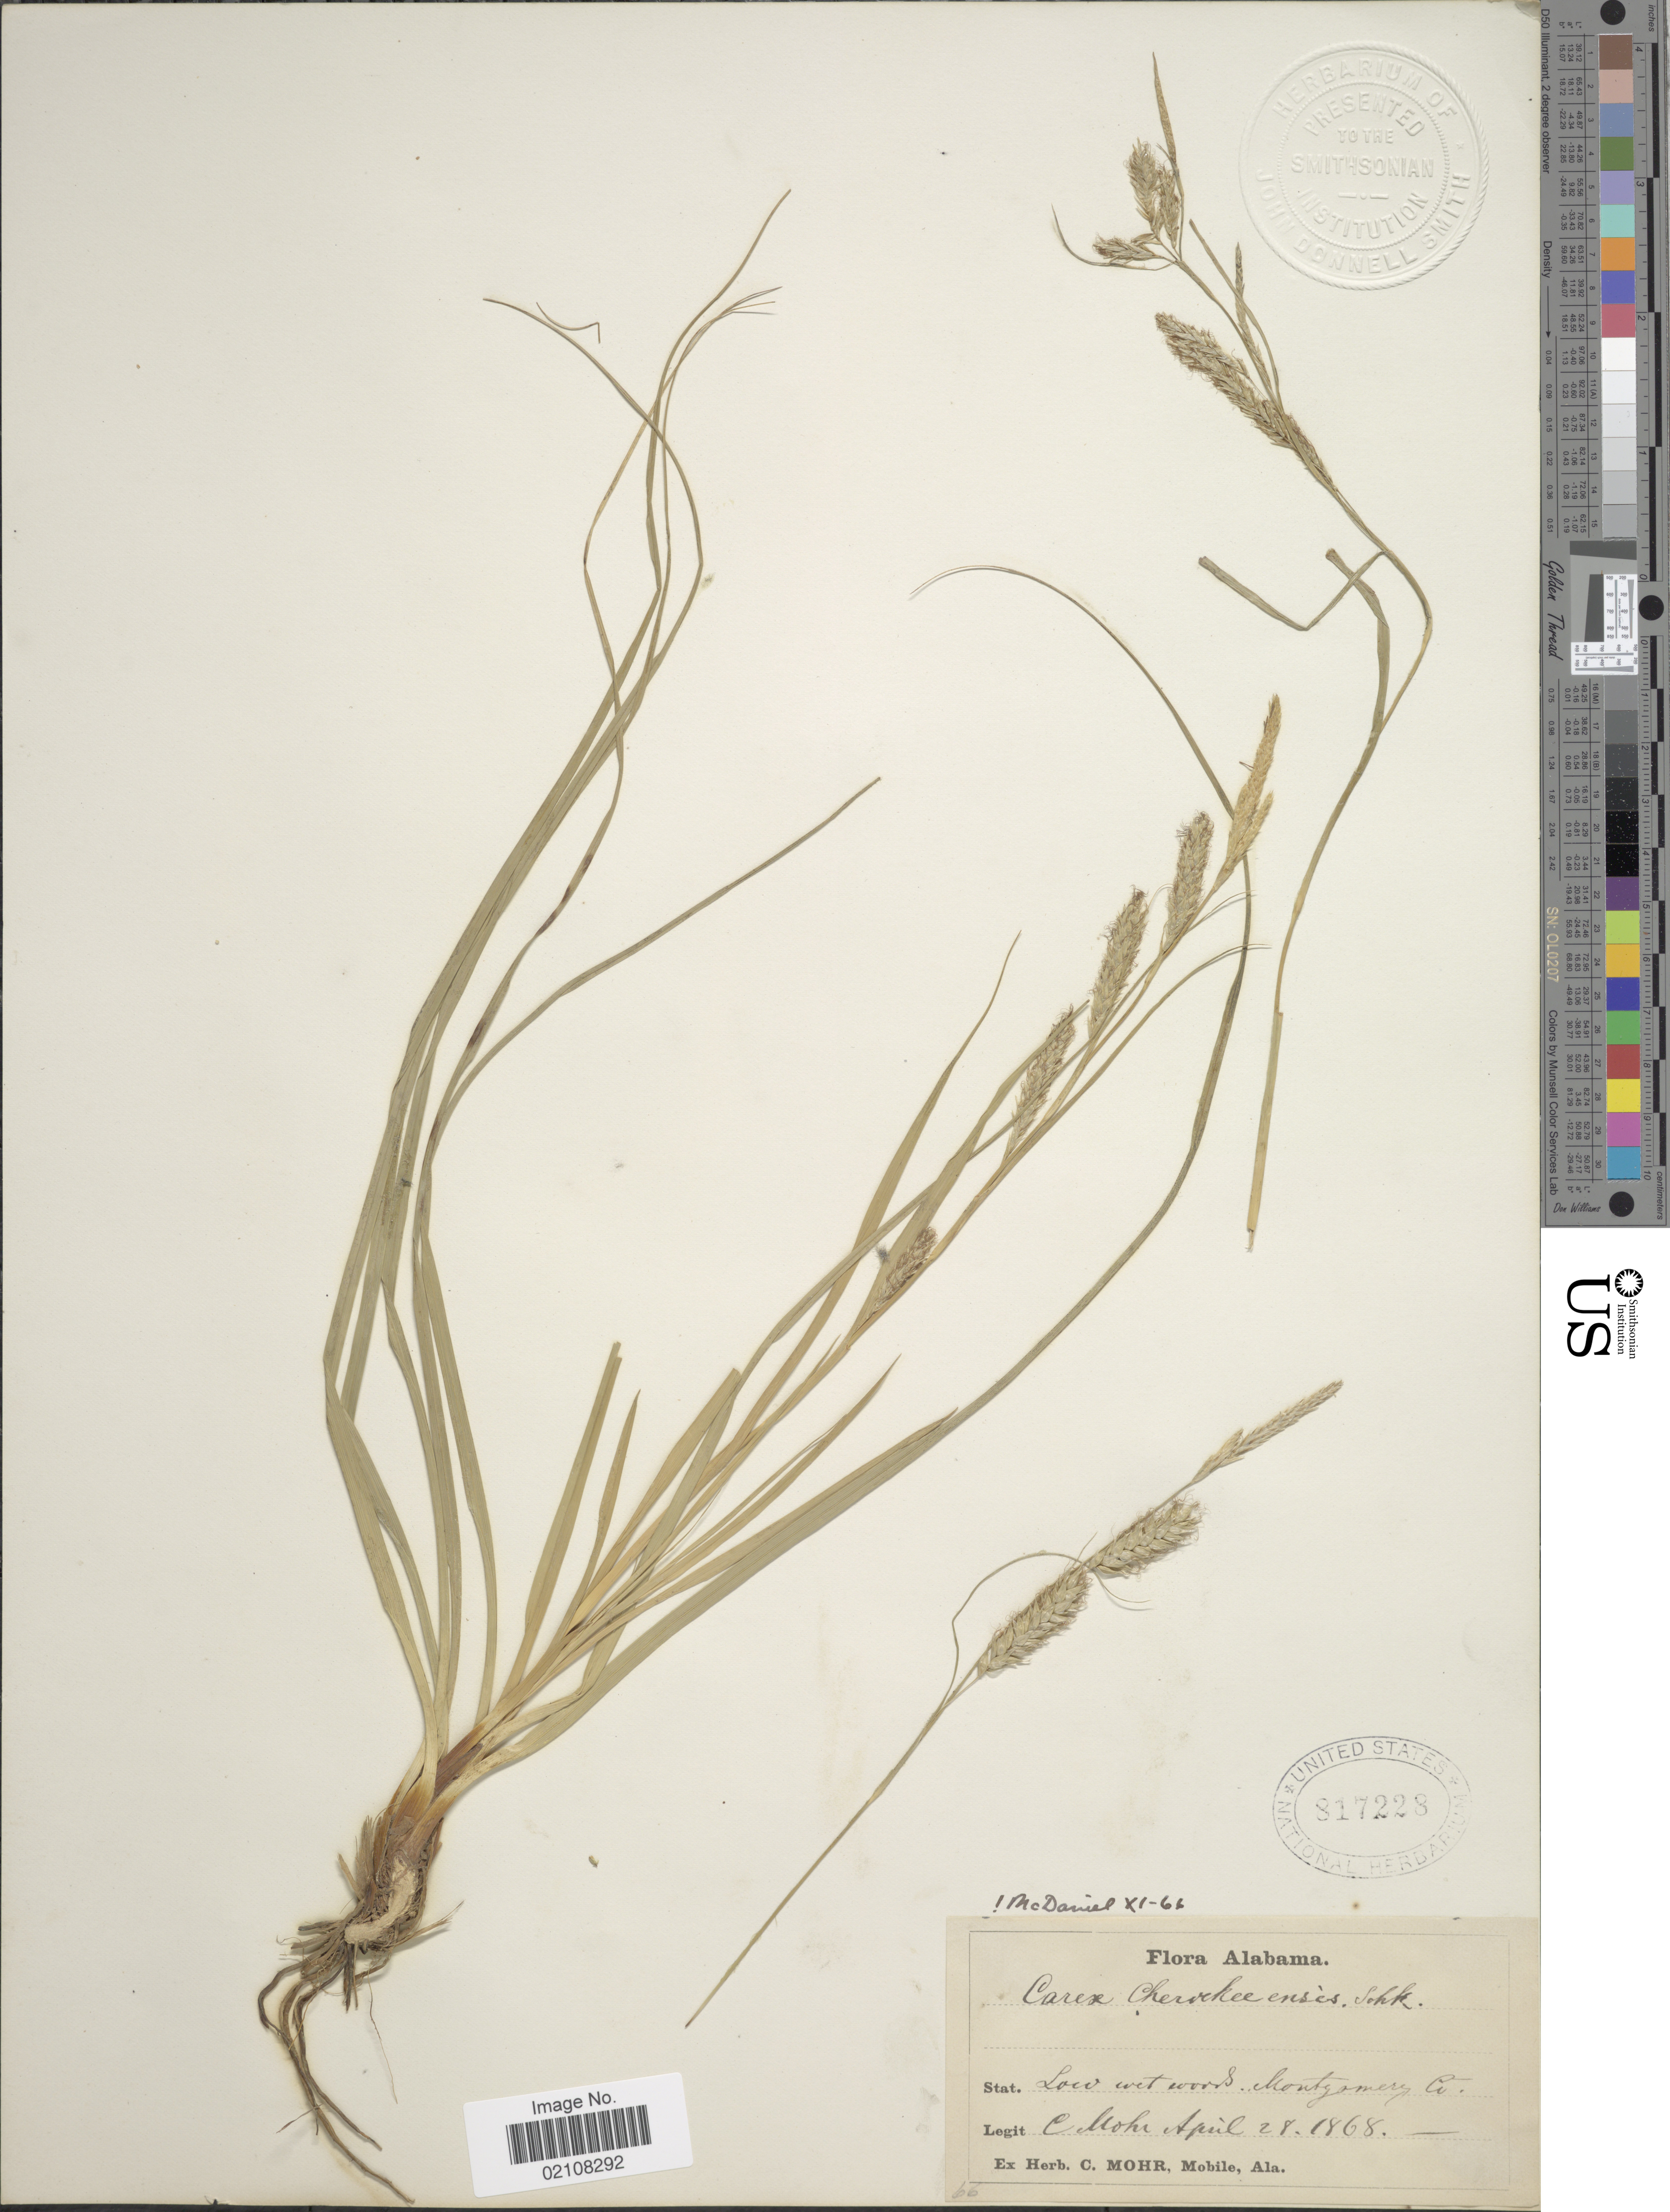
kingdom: Plantae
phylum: Tracheophyta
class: Liliopsida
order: Poales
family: Cyperaceae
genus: Carex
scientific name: Carex cherokeensis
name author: Schwein.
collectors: C. T. Mohr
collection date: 1868-04-28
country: United States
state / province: Alabama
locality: Low wet woods, Montgomery Co.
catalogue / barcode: US 817228